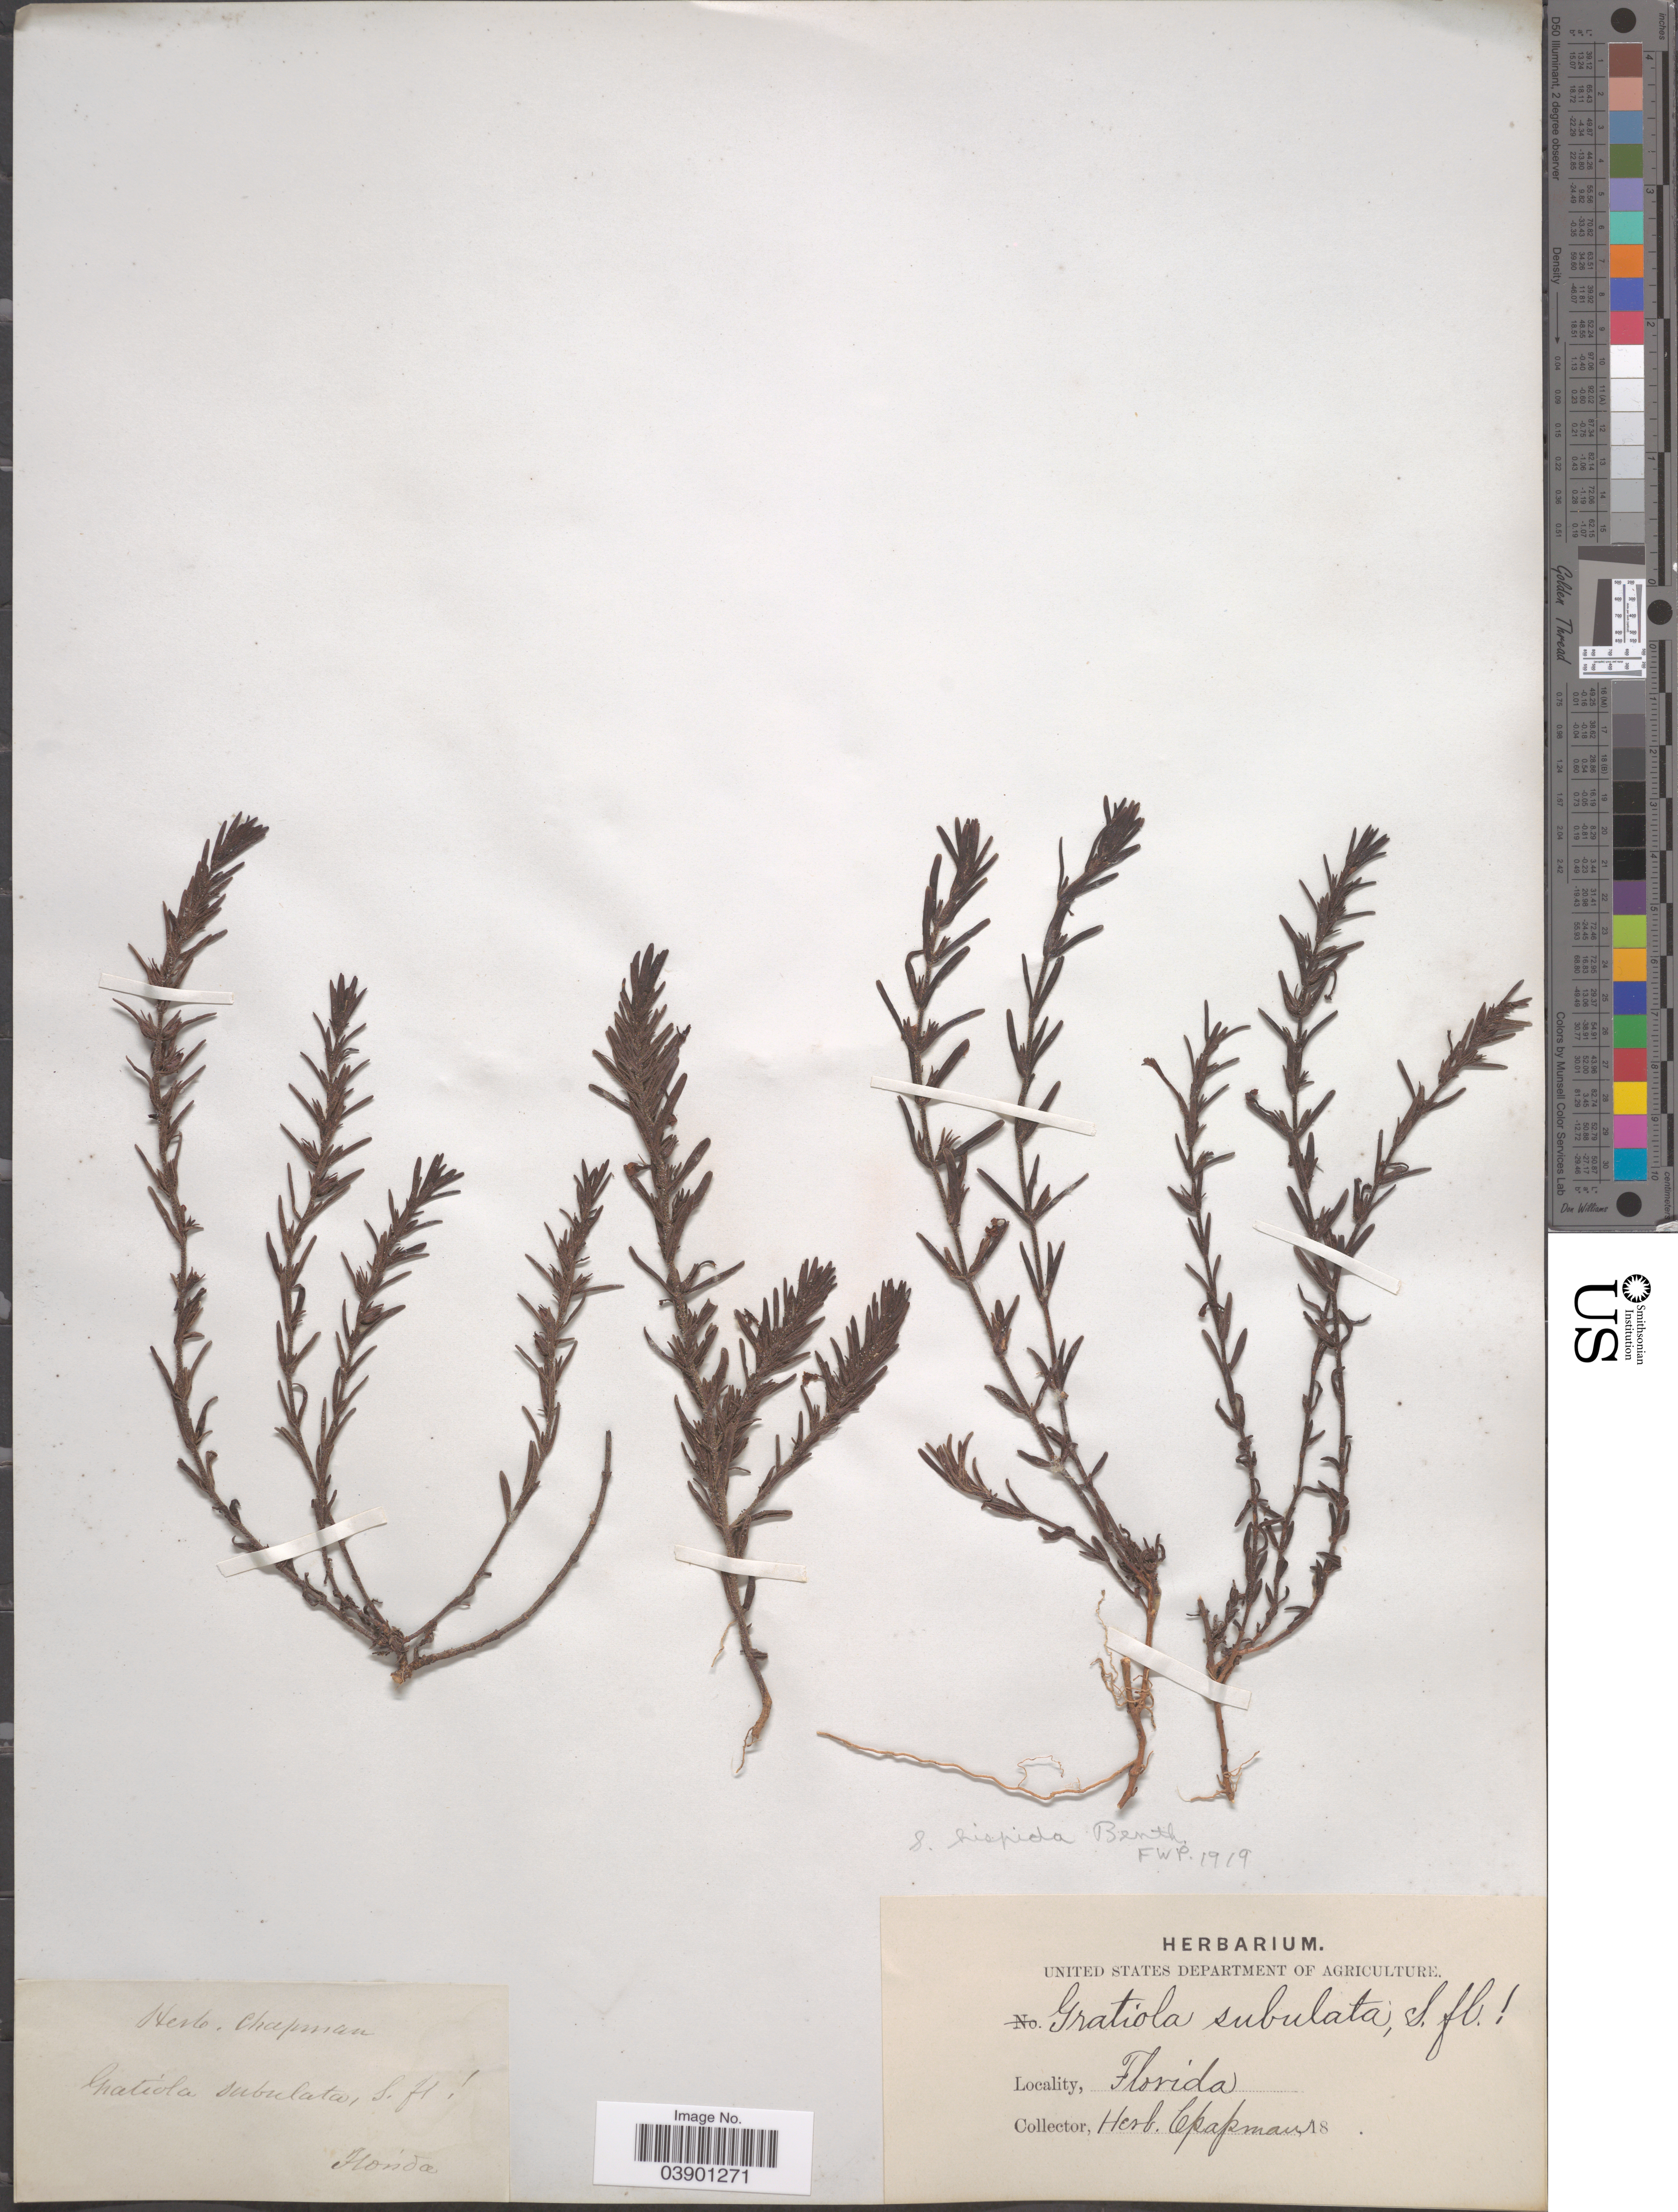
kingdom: Plantae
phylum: Tracheophyta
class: Magnoliopsida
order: Lamiales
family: Plantaginaceae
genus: Sophronanthe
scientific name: Sophronanthe hispida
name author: Benth. ex Lindl.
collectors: ex herb. Chapman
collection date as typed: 18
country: United States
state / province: Florida